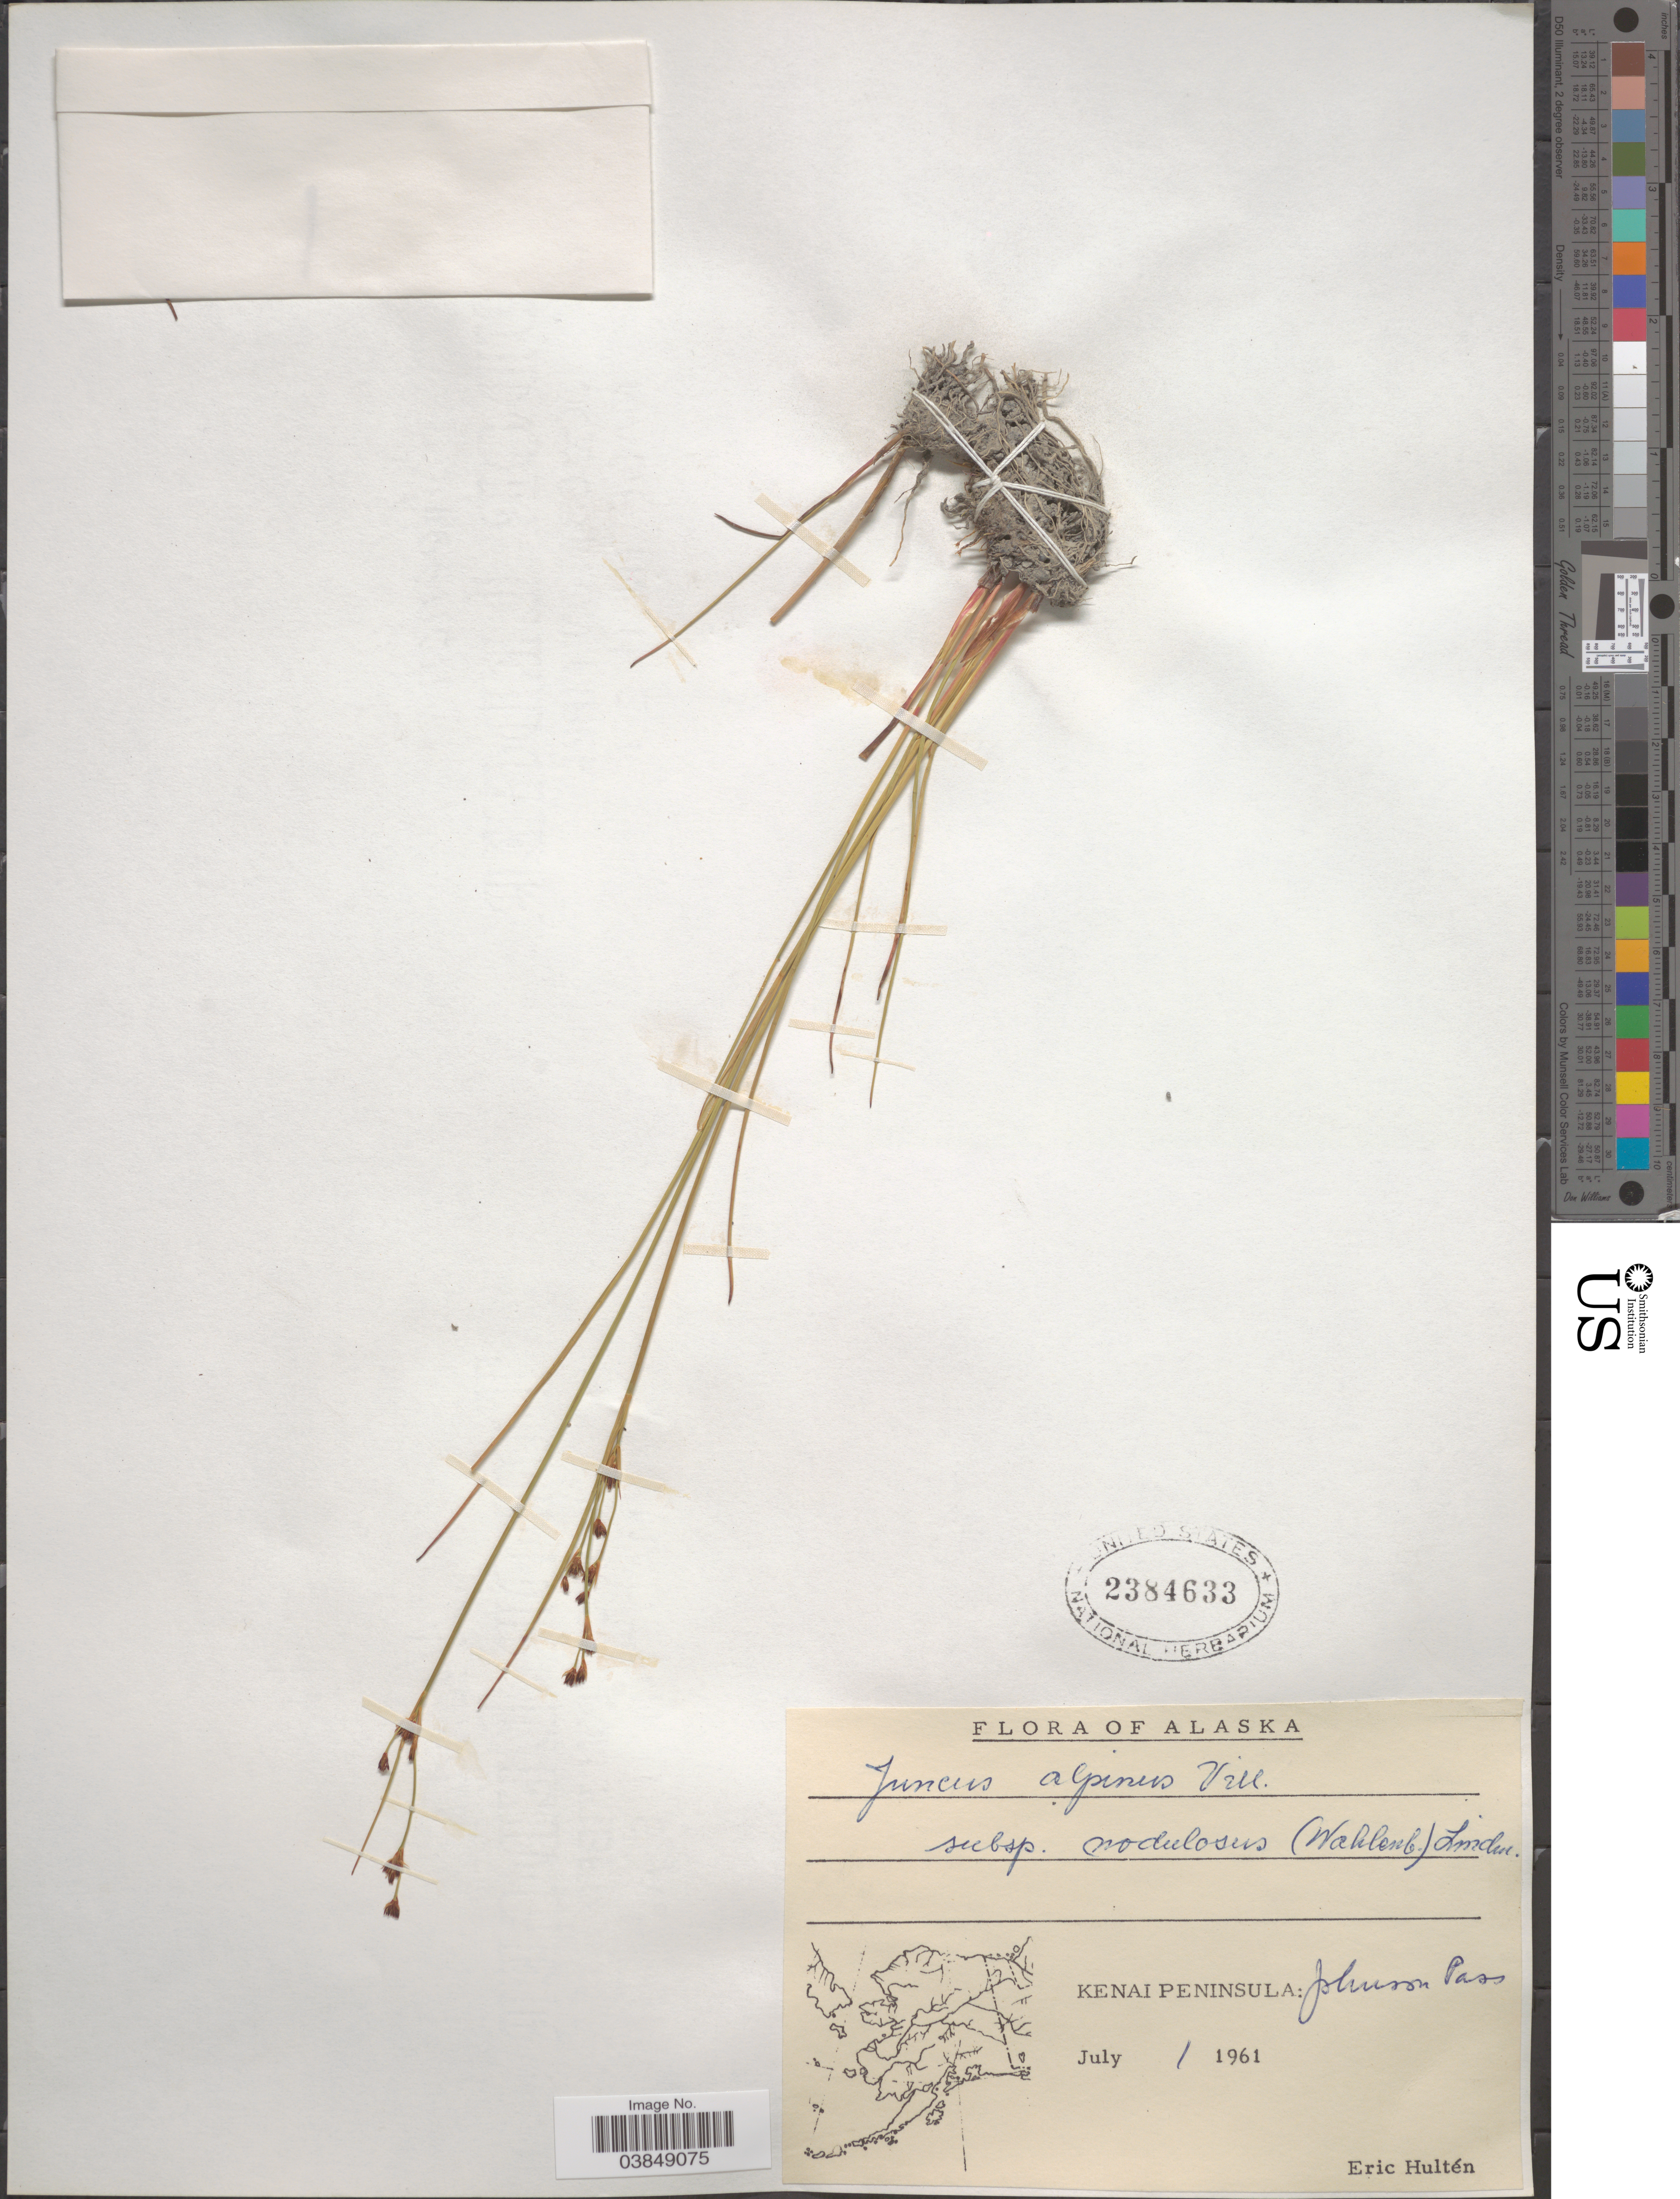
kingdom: Plantae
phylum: Tracheophyta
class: Liliopsida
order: Poales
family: Juncaceae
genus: Juncus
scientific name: Juncus alpinus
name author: Vill.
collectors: E. G. Hultén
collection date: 1961-07-01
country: United States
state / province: Alaska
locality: Kenai Peninsula: Johnson Pass.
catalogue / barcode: US 2384633